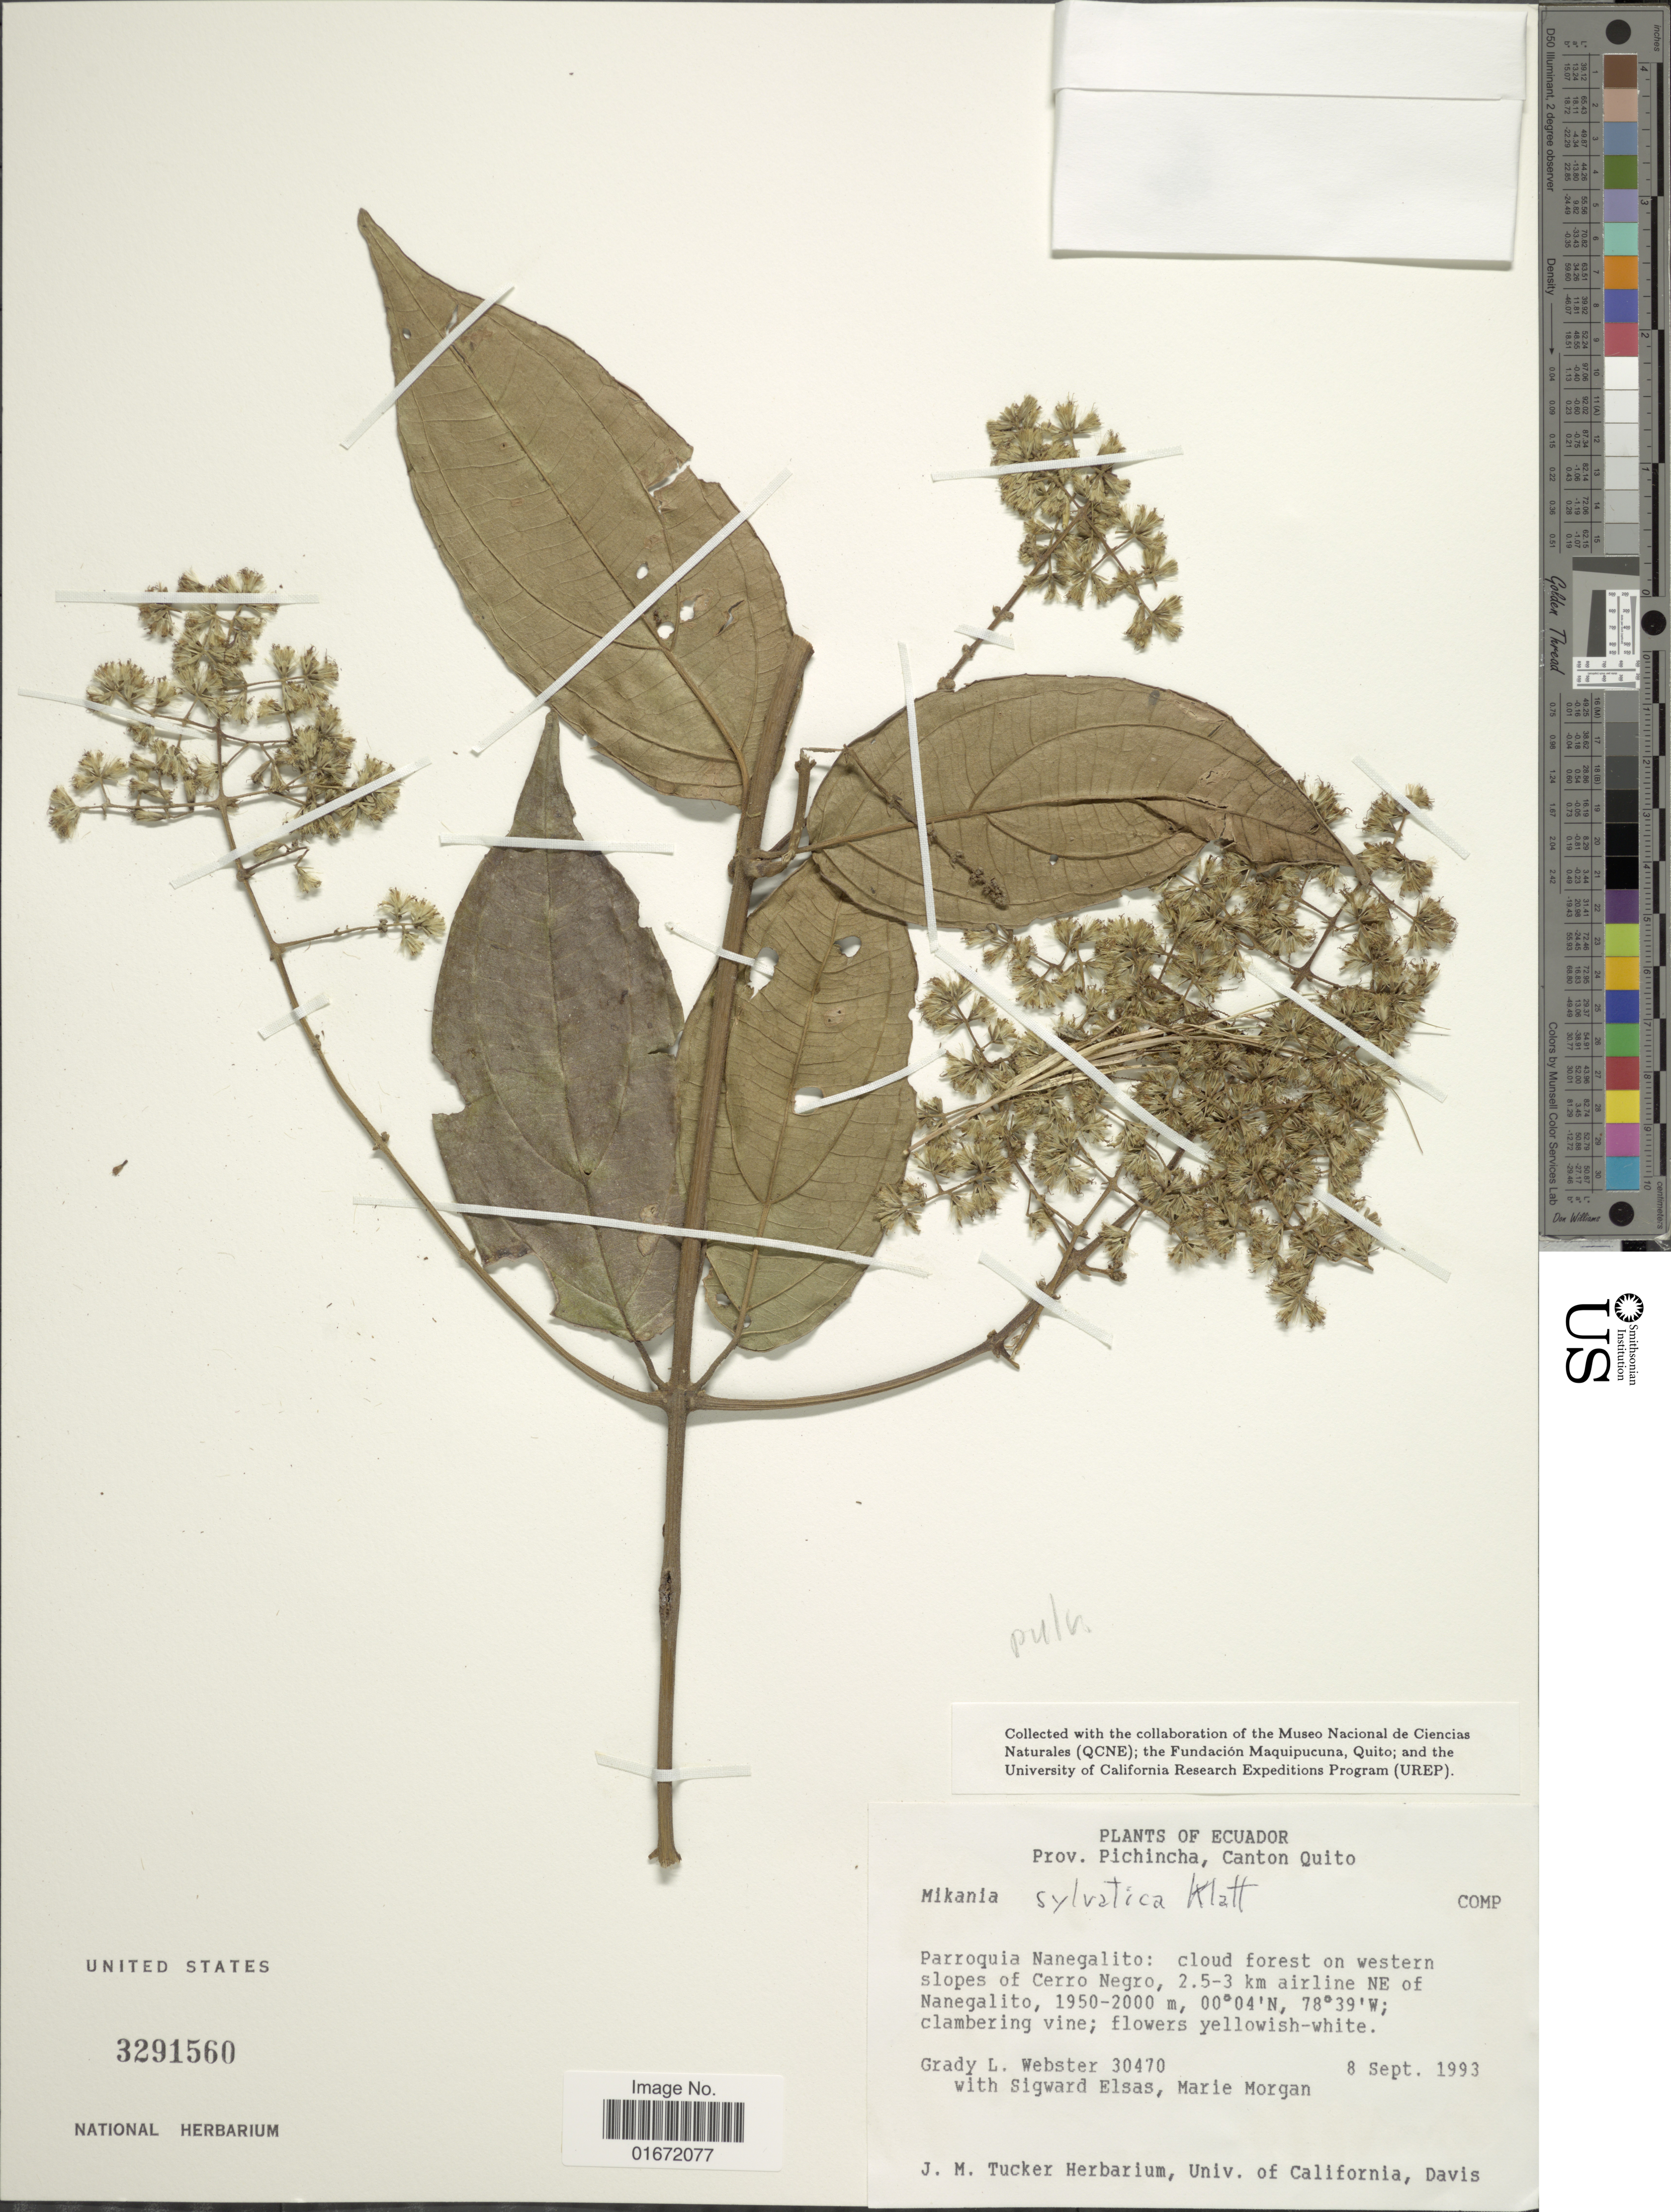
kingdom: Plantae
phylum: Tracheophyta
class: Magnoliopsida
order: Asterales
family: Asteraceae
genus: Mikania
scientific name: Mikania sylvatica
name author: Klatt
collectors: G. L. Webster, S. Elsas & M. Morgan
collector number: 30470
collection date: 1993-09-08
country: Ecuador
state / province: Pichincha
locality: Prov. Pichincha, Canton Quito. Parroquia Nanegalito: cloud forest on western slopes of Cerro Negro, 2.5-3 km airline NE of Nanegalito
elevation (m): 1950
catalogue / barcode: US 3291560